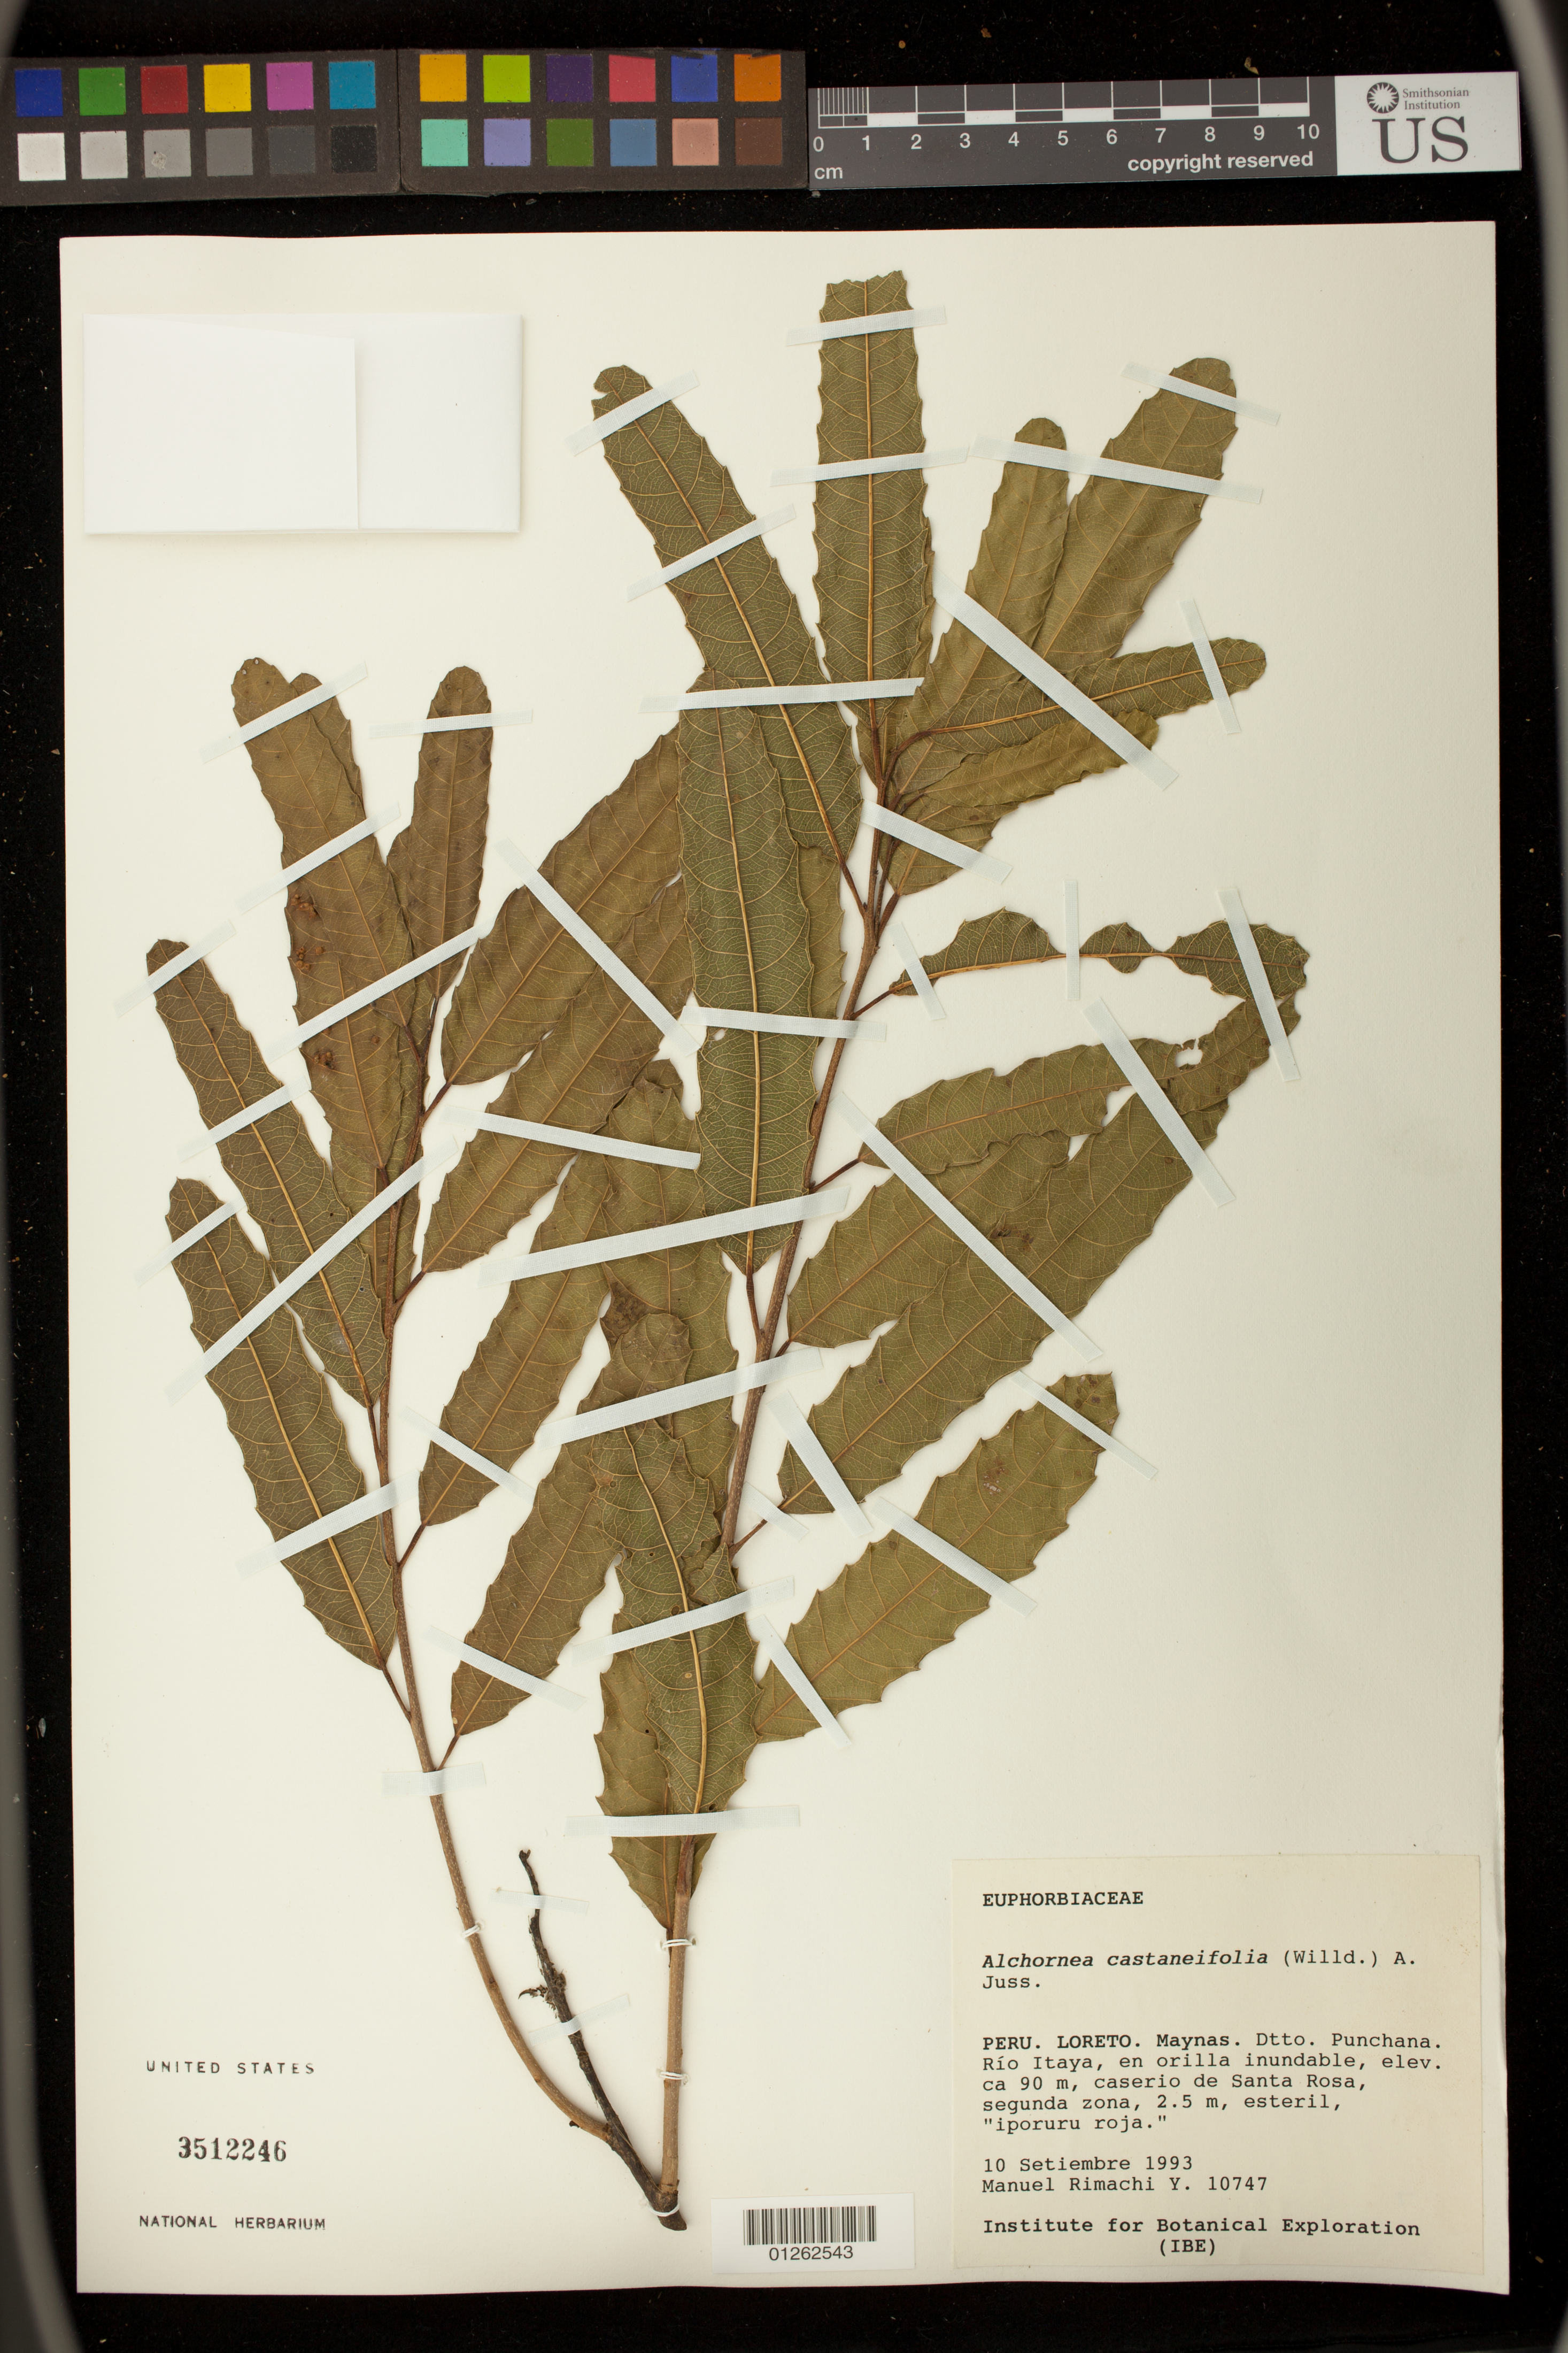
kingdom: Plantae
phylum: Tracheophyta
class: Magnoliopsida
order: Malpighiales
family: Euphorbiaceae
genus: Alchornea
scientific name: Alchornea castaneifolia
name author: (Willd.) A. Juss.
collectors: M. Rimachi Y.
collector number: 10747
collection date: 1993-09-10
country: Peru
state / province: Loreto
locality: Maynas, Dtt. Punchana, Rio Itaya, caserio de Santa Rosa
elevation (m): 90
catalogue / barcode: US 3512246